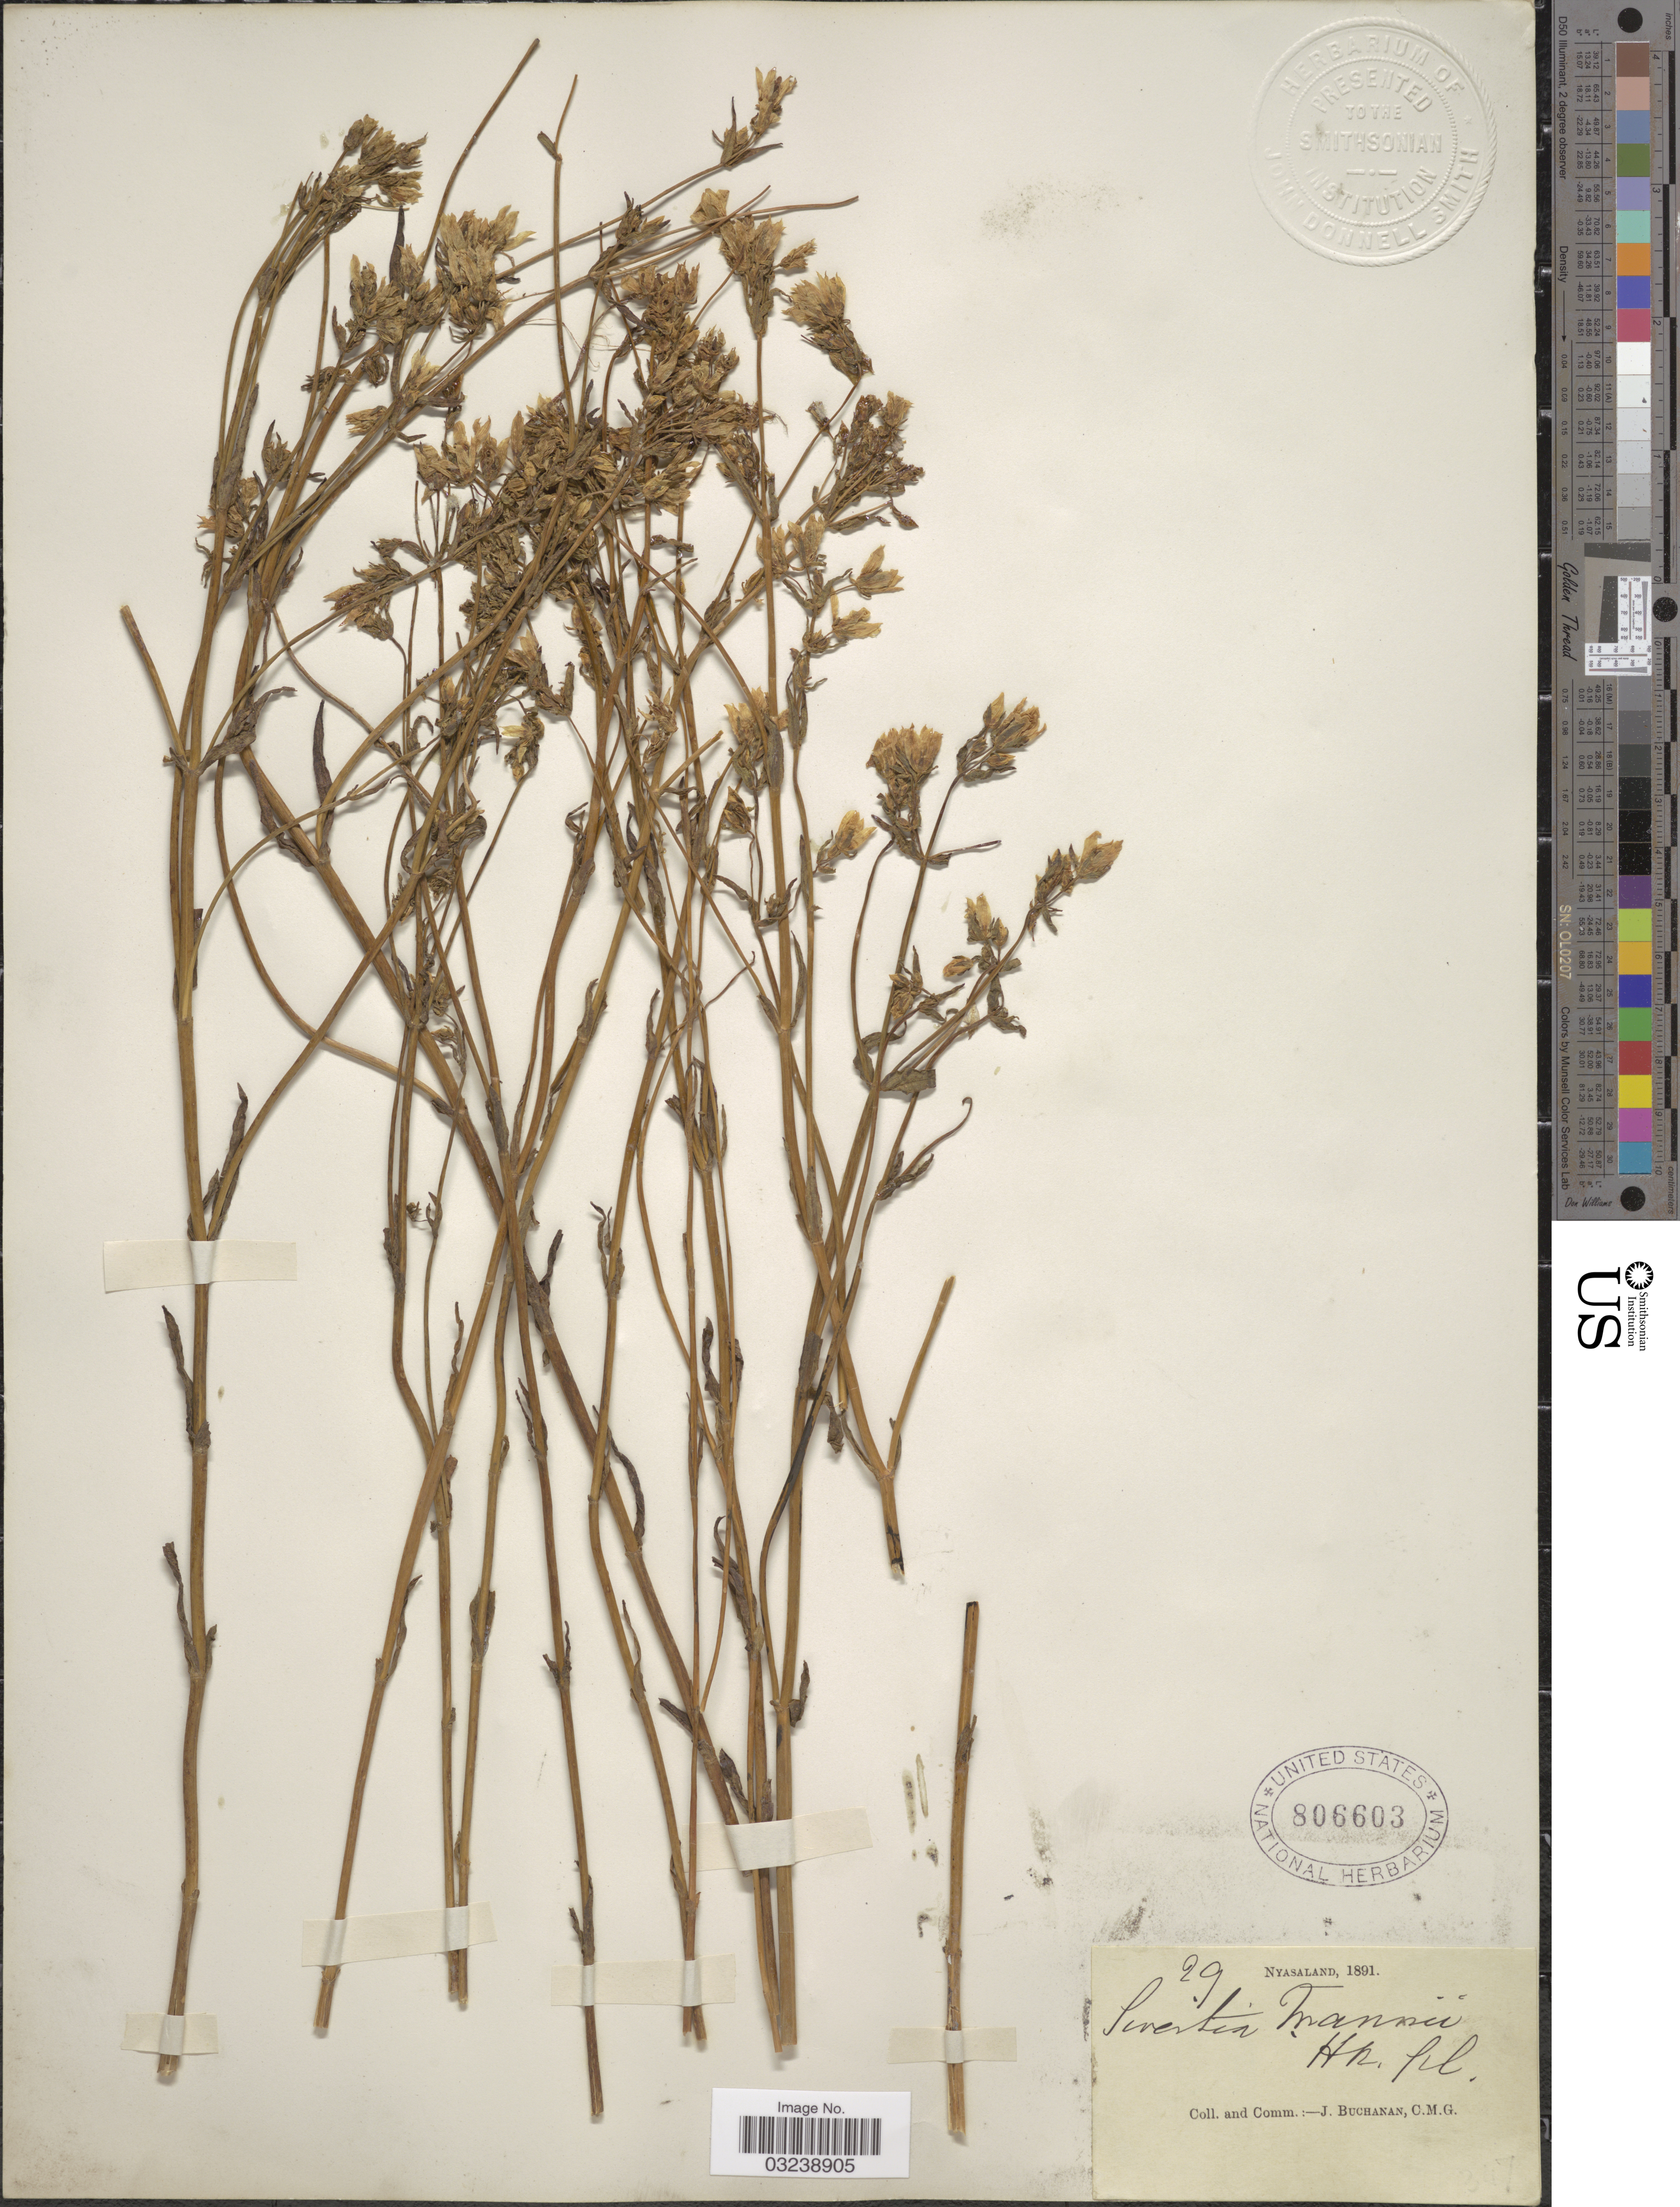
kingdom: Plantae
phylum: Tracheophyta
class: Magnoliopsida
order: Gentianales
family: Gentianaceae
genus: Swertia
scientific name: Swertia mannii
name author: Hook. f.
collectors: J. Buchanan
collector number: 29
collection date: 1891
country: Malawi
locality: Nyasaland.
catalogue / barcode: US 806603